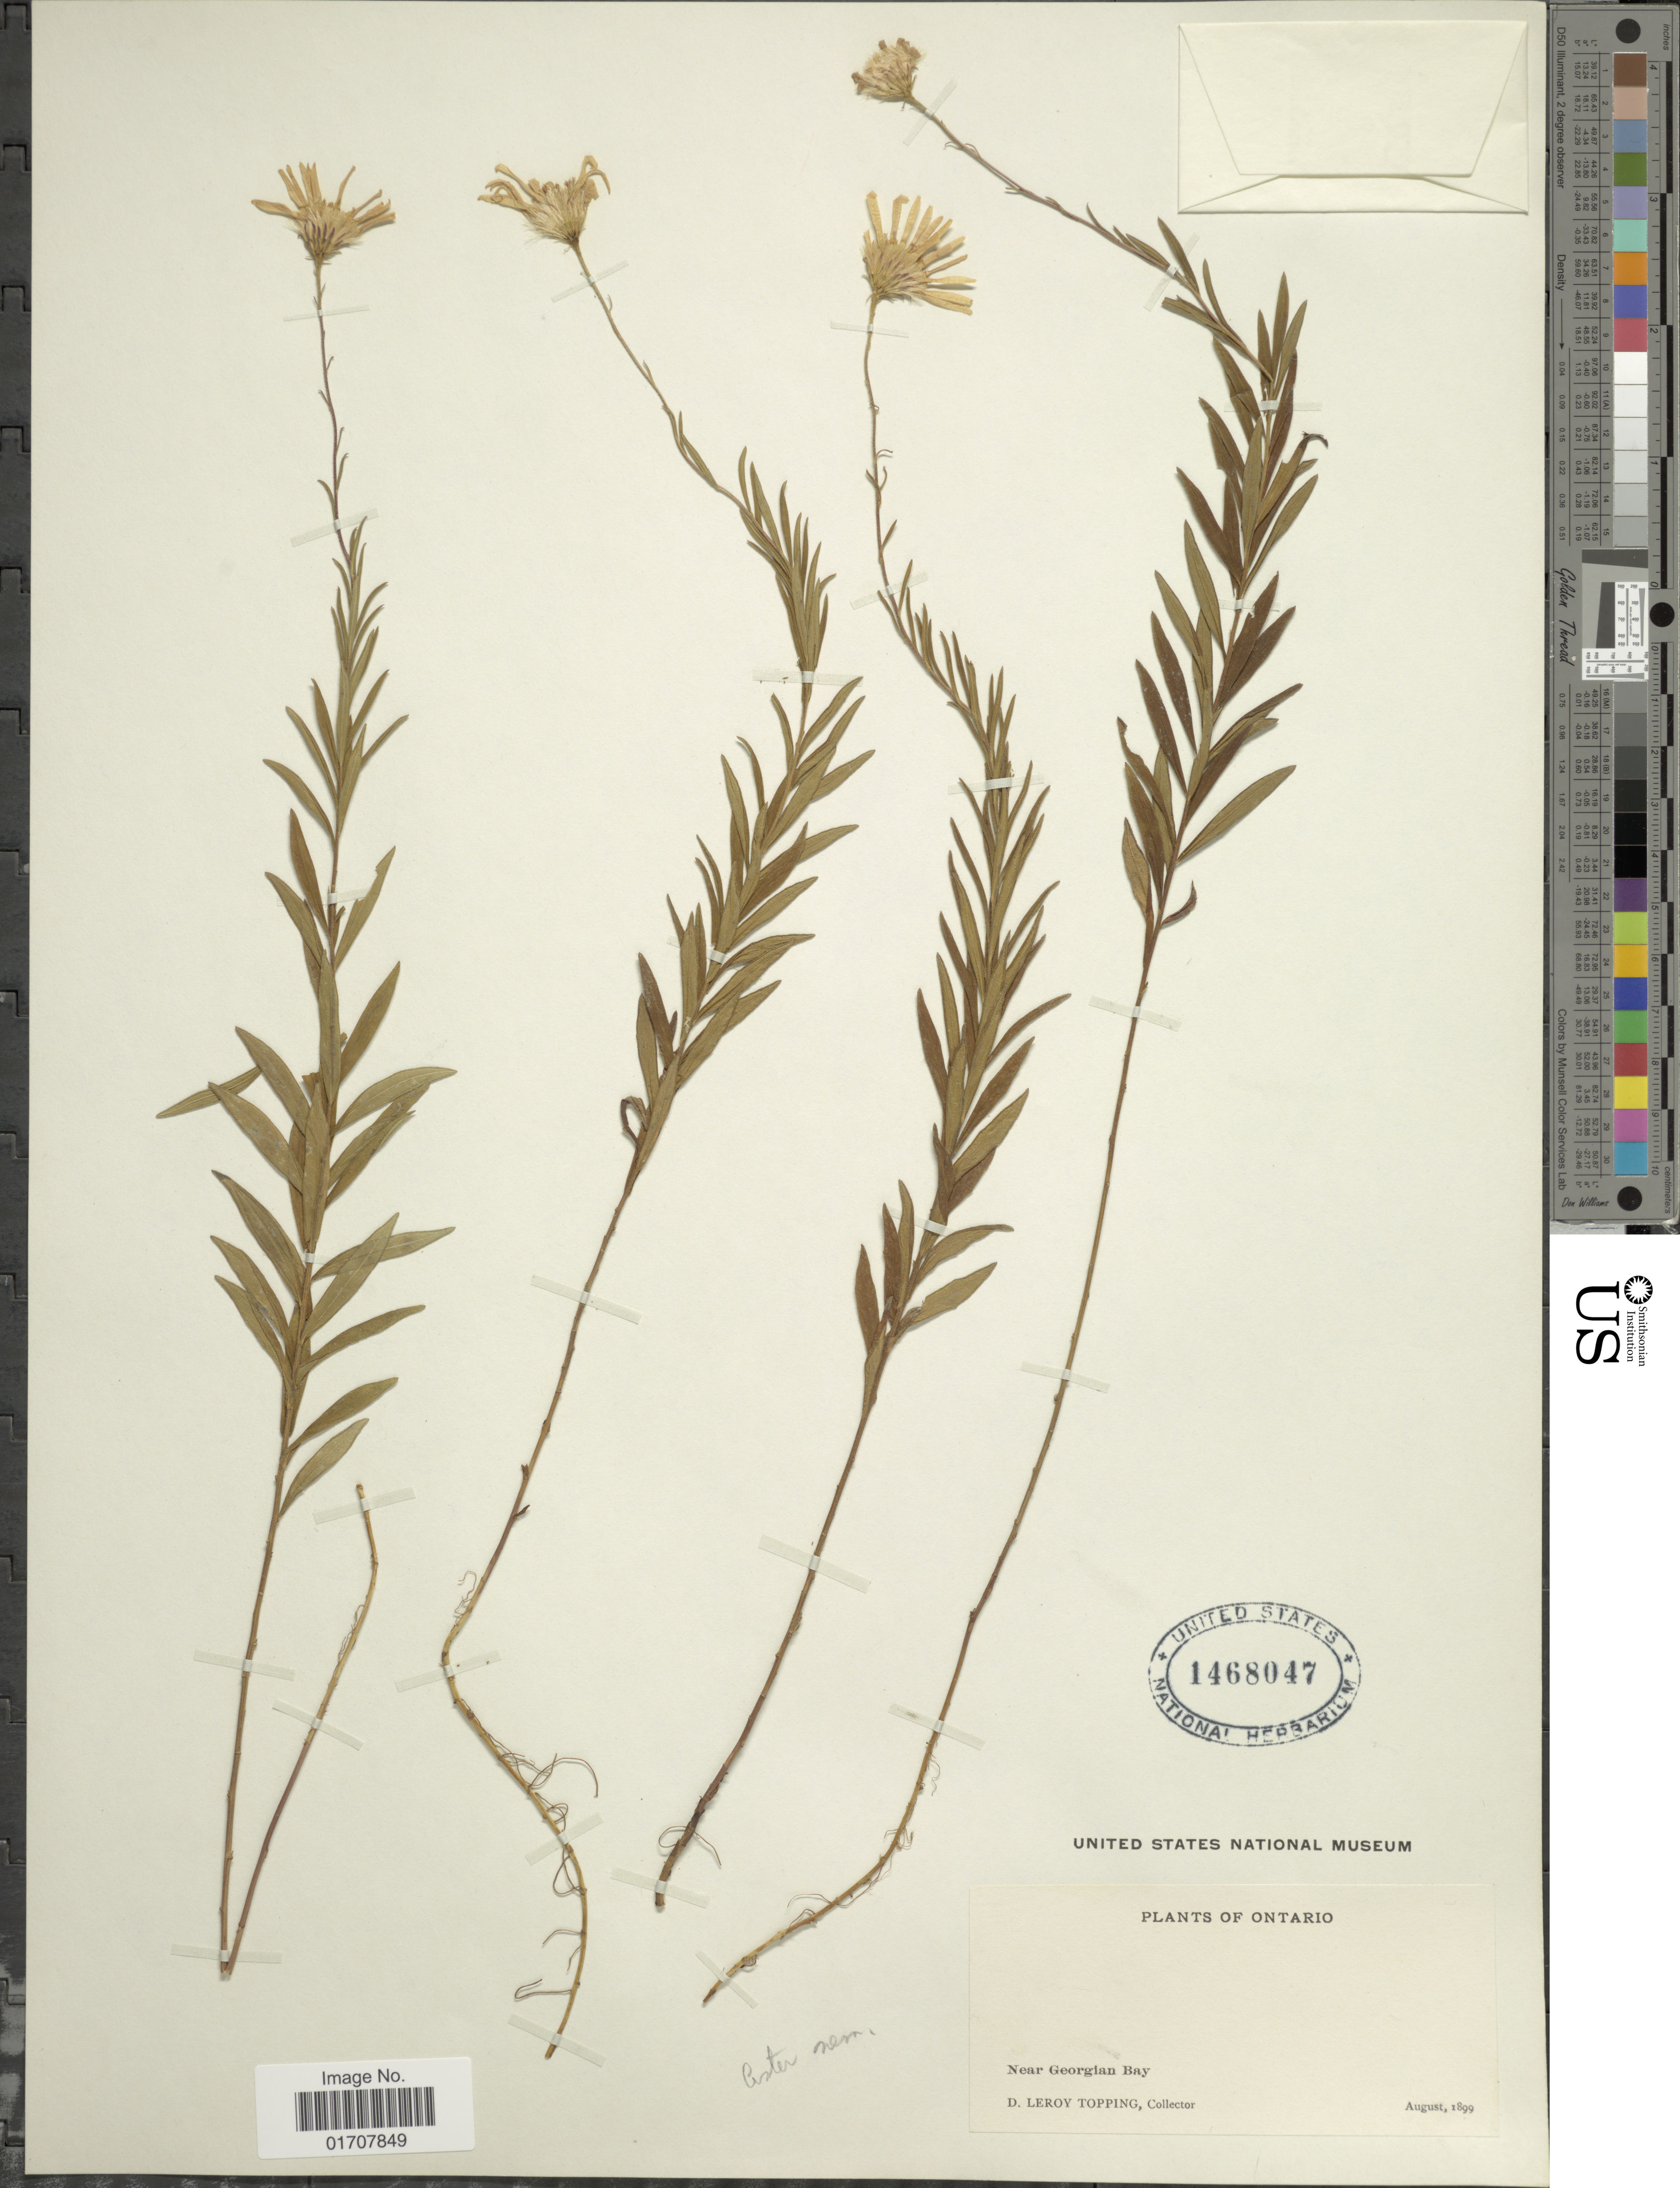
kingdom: Plantae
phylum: Tracheophyta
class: Magnoliopsida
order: Asterales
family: Asteraceae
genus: Oclemena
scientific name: Oclemena nemoralis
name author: (Aiton) Greene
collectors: D. L. Topping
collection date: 1899-08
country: Canada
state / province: Ontario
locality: Near Georgian Bay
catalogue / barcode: US 1468047